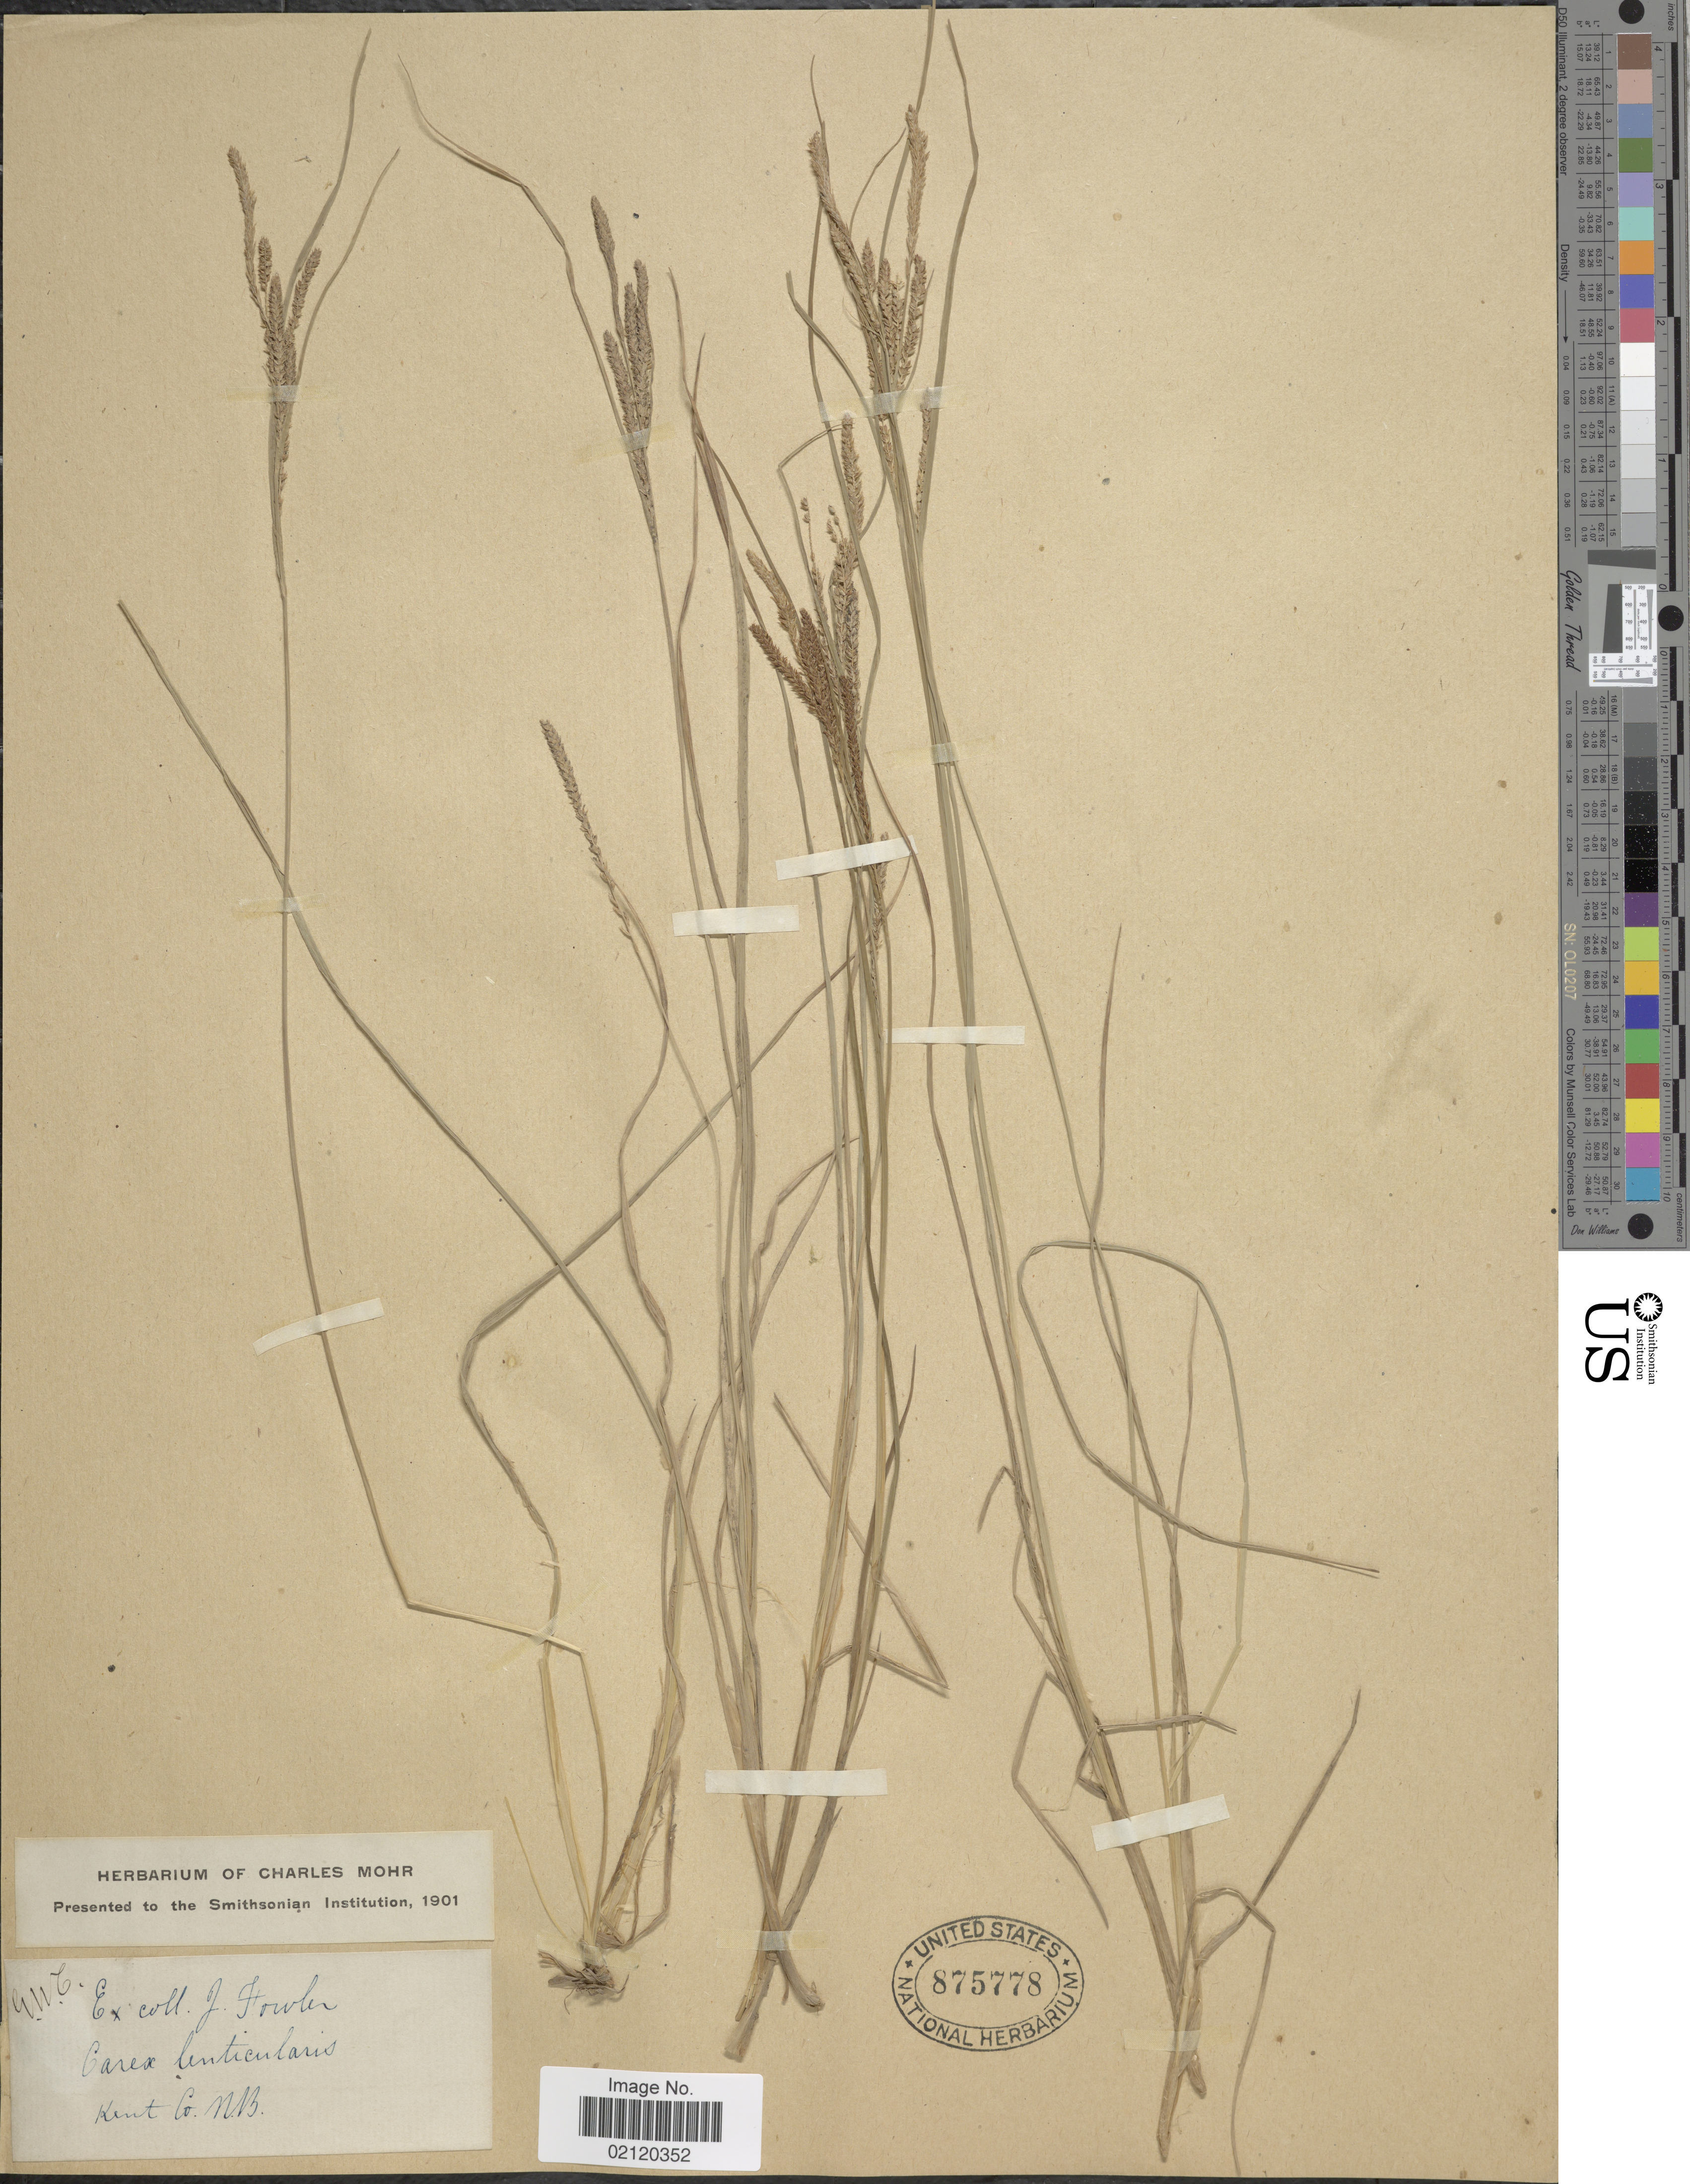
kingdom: Plantae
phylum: Tracheophyta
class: Liliopsida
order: Poales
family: Cyperaceae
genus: Carex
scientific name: Carex lenticularis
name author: Michx.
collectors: J. P. Fowler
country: Canada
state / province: New Brunswick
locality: Kent Co.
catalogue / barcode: US 875778